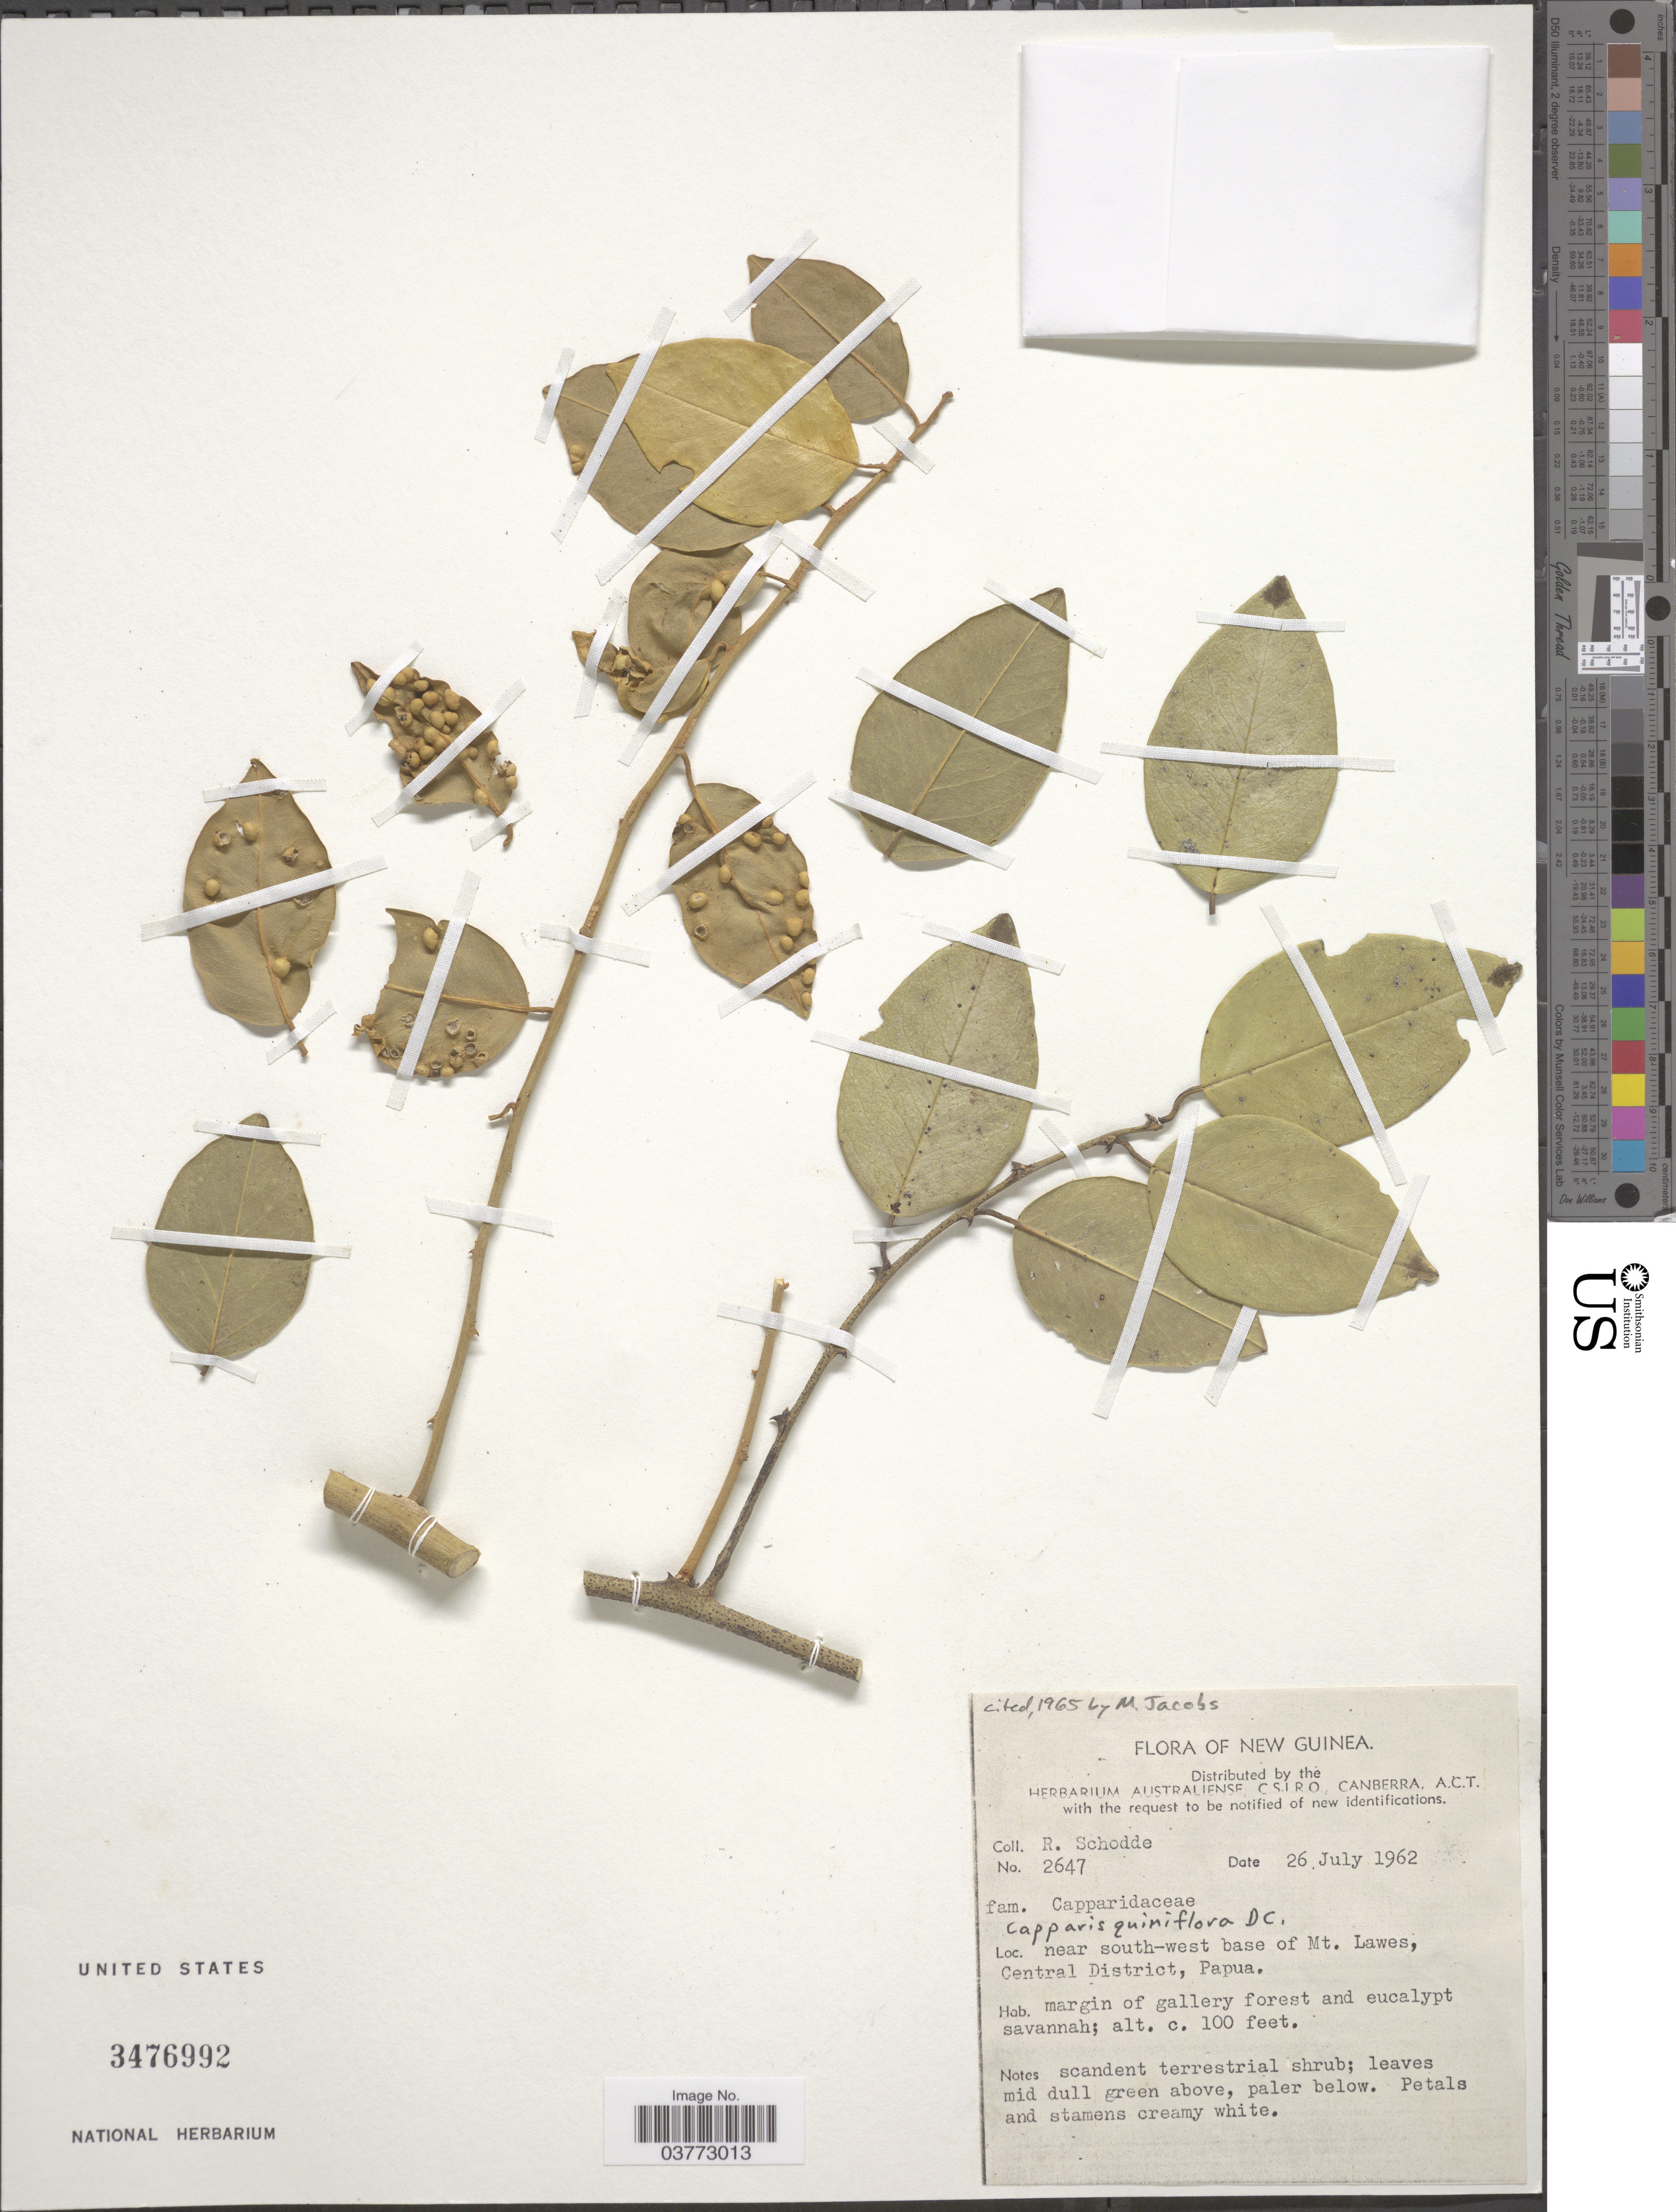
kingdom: Plantae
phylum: Tracheophyta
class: Magnoliopsida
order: Brassicales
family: Capparaceae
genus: Capparis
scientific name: Capparis quiniflora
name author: DC.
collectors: R. Schodde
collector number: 2647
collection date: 1962-07-26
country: Papua New Guinea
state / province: Central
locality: New Guinea. Near south-west base of Mt. Lawes, Central District, Papua.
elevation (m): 30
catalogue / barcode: US 3476992